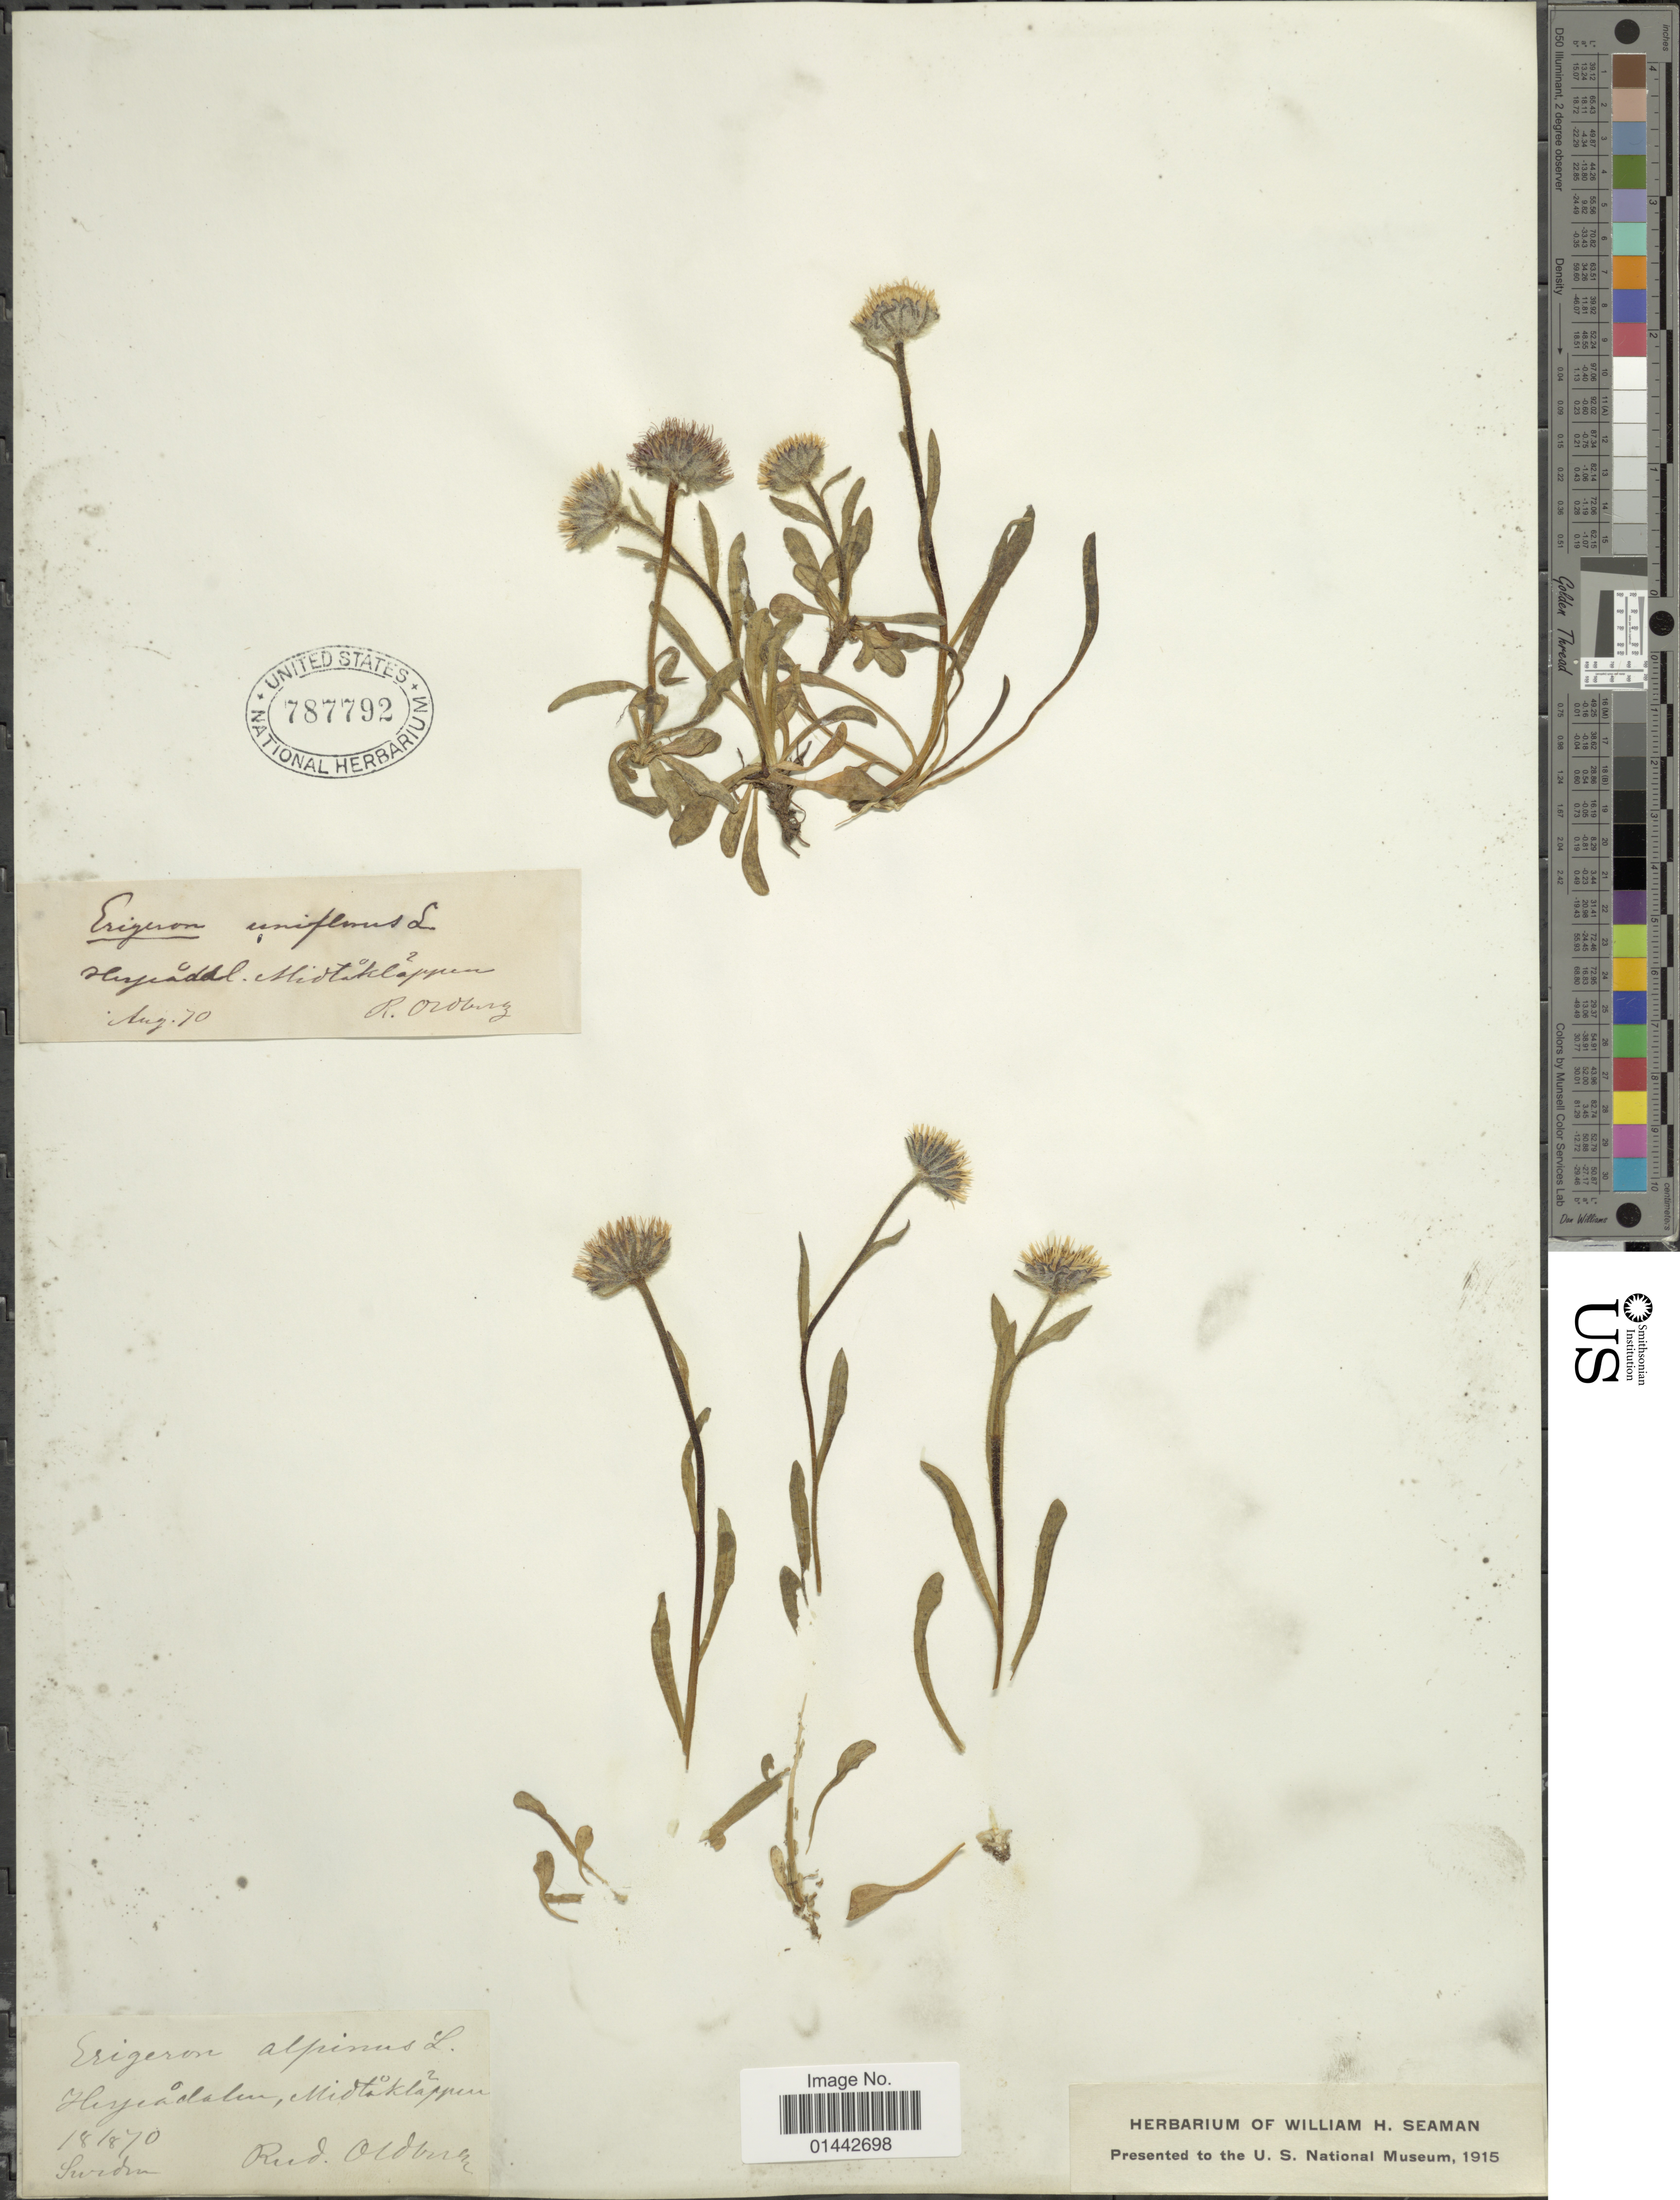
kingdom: Plantae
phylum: Tracheophyta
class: Magnoliopsida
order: Asterales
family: Asteraceae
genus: Erigeron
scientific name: Erigeron alpinus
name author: L.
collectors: R. Oldberg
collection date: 1870-08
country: Sweden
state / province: Jamtland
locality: Herjedalen (Härjedalen), Mittåkläppen.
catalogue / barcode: US 787792